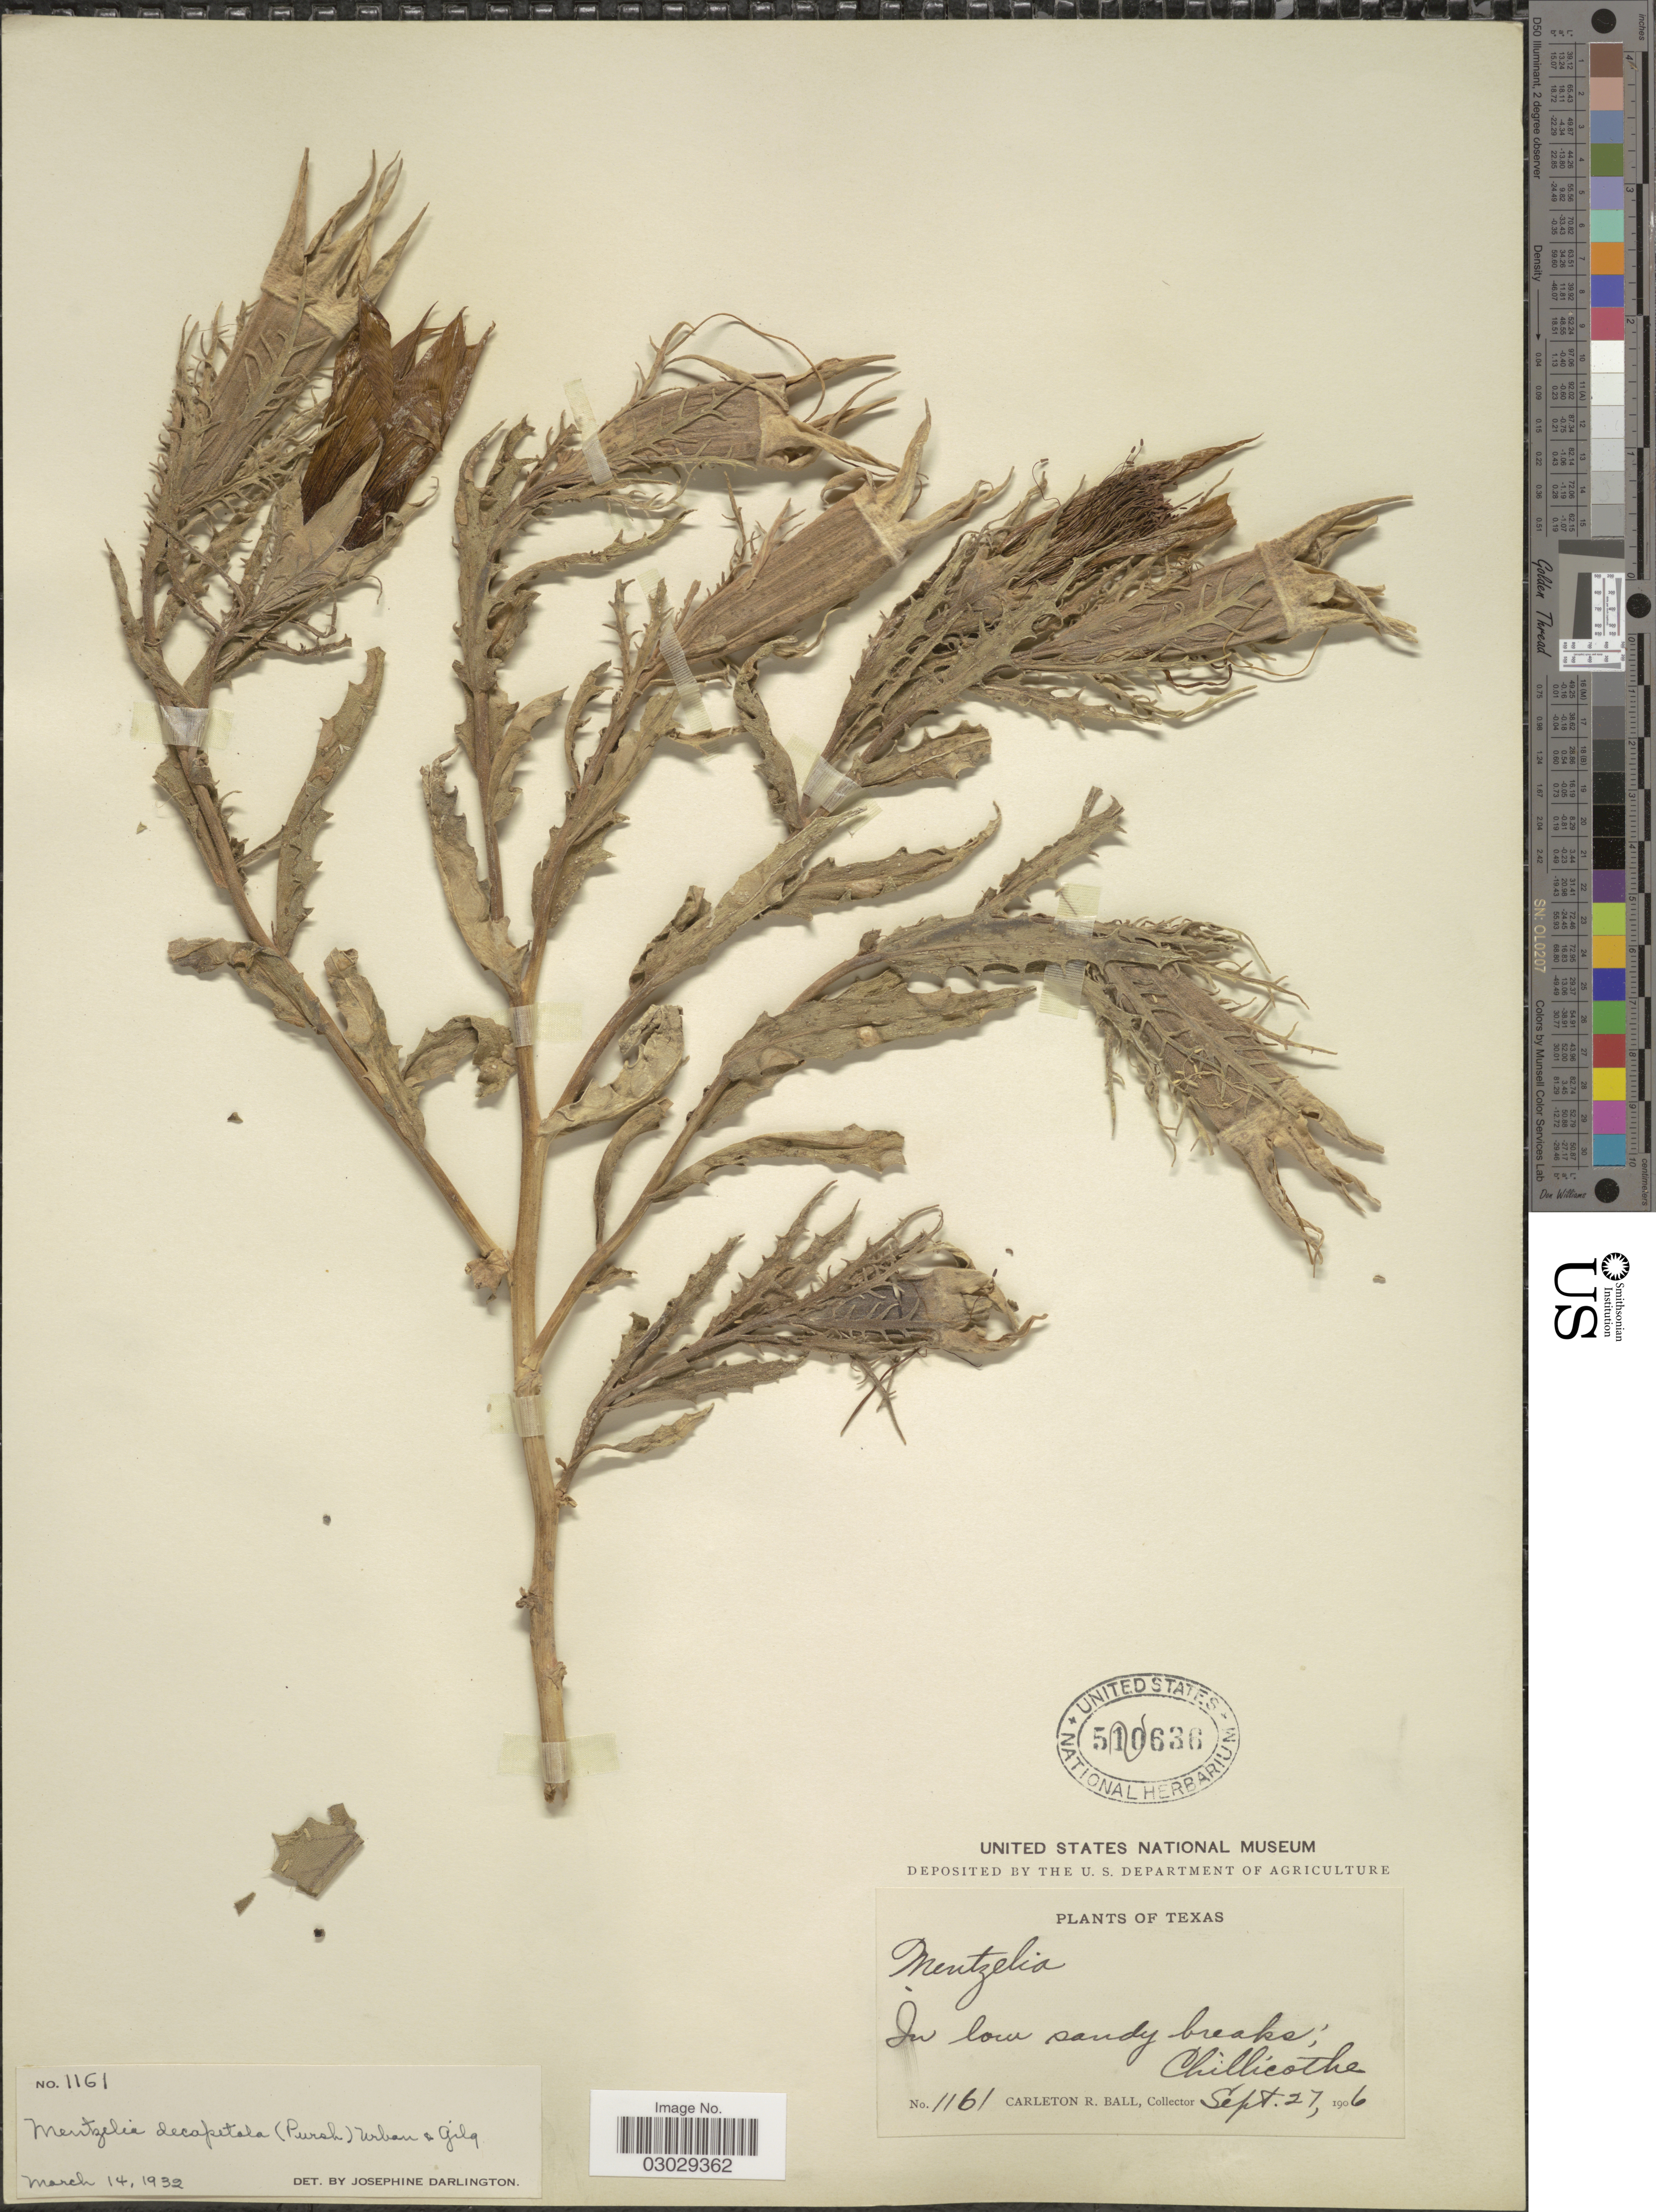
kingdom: Plantae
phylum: Tracheophyta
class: Magnoliopsida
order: Cornales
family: Loasaceae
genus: Mentzelia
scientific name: Mentzelia decapetala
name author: (Sims) Urb.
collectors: C. R. Ball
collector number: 1161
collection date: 1906-09-27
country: United States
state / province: Texas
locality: Chillicothe.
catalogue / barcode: US 510636